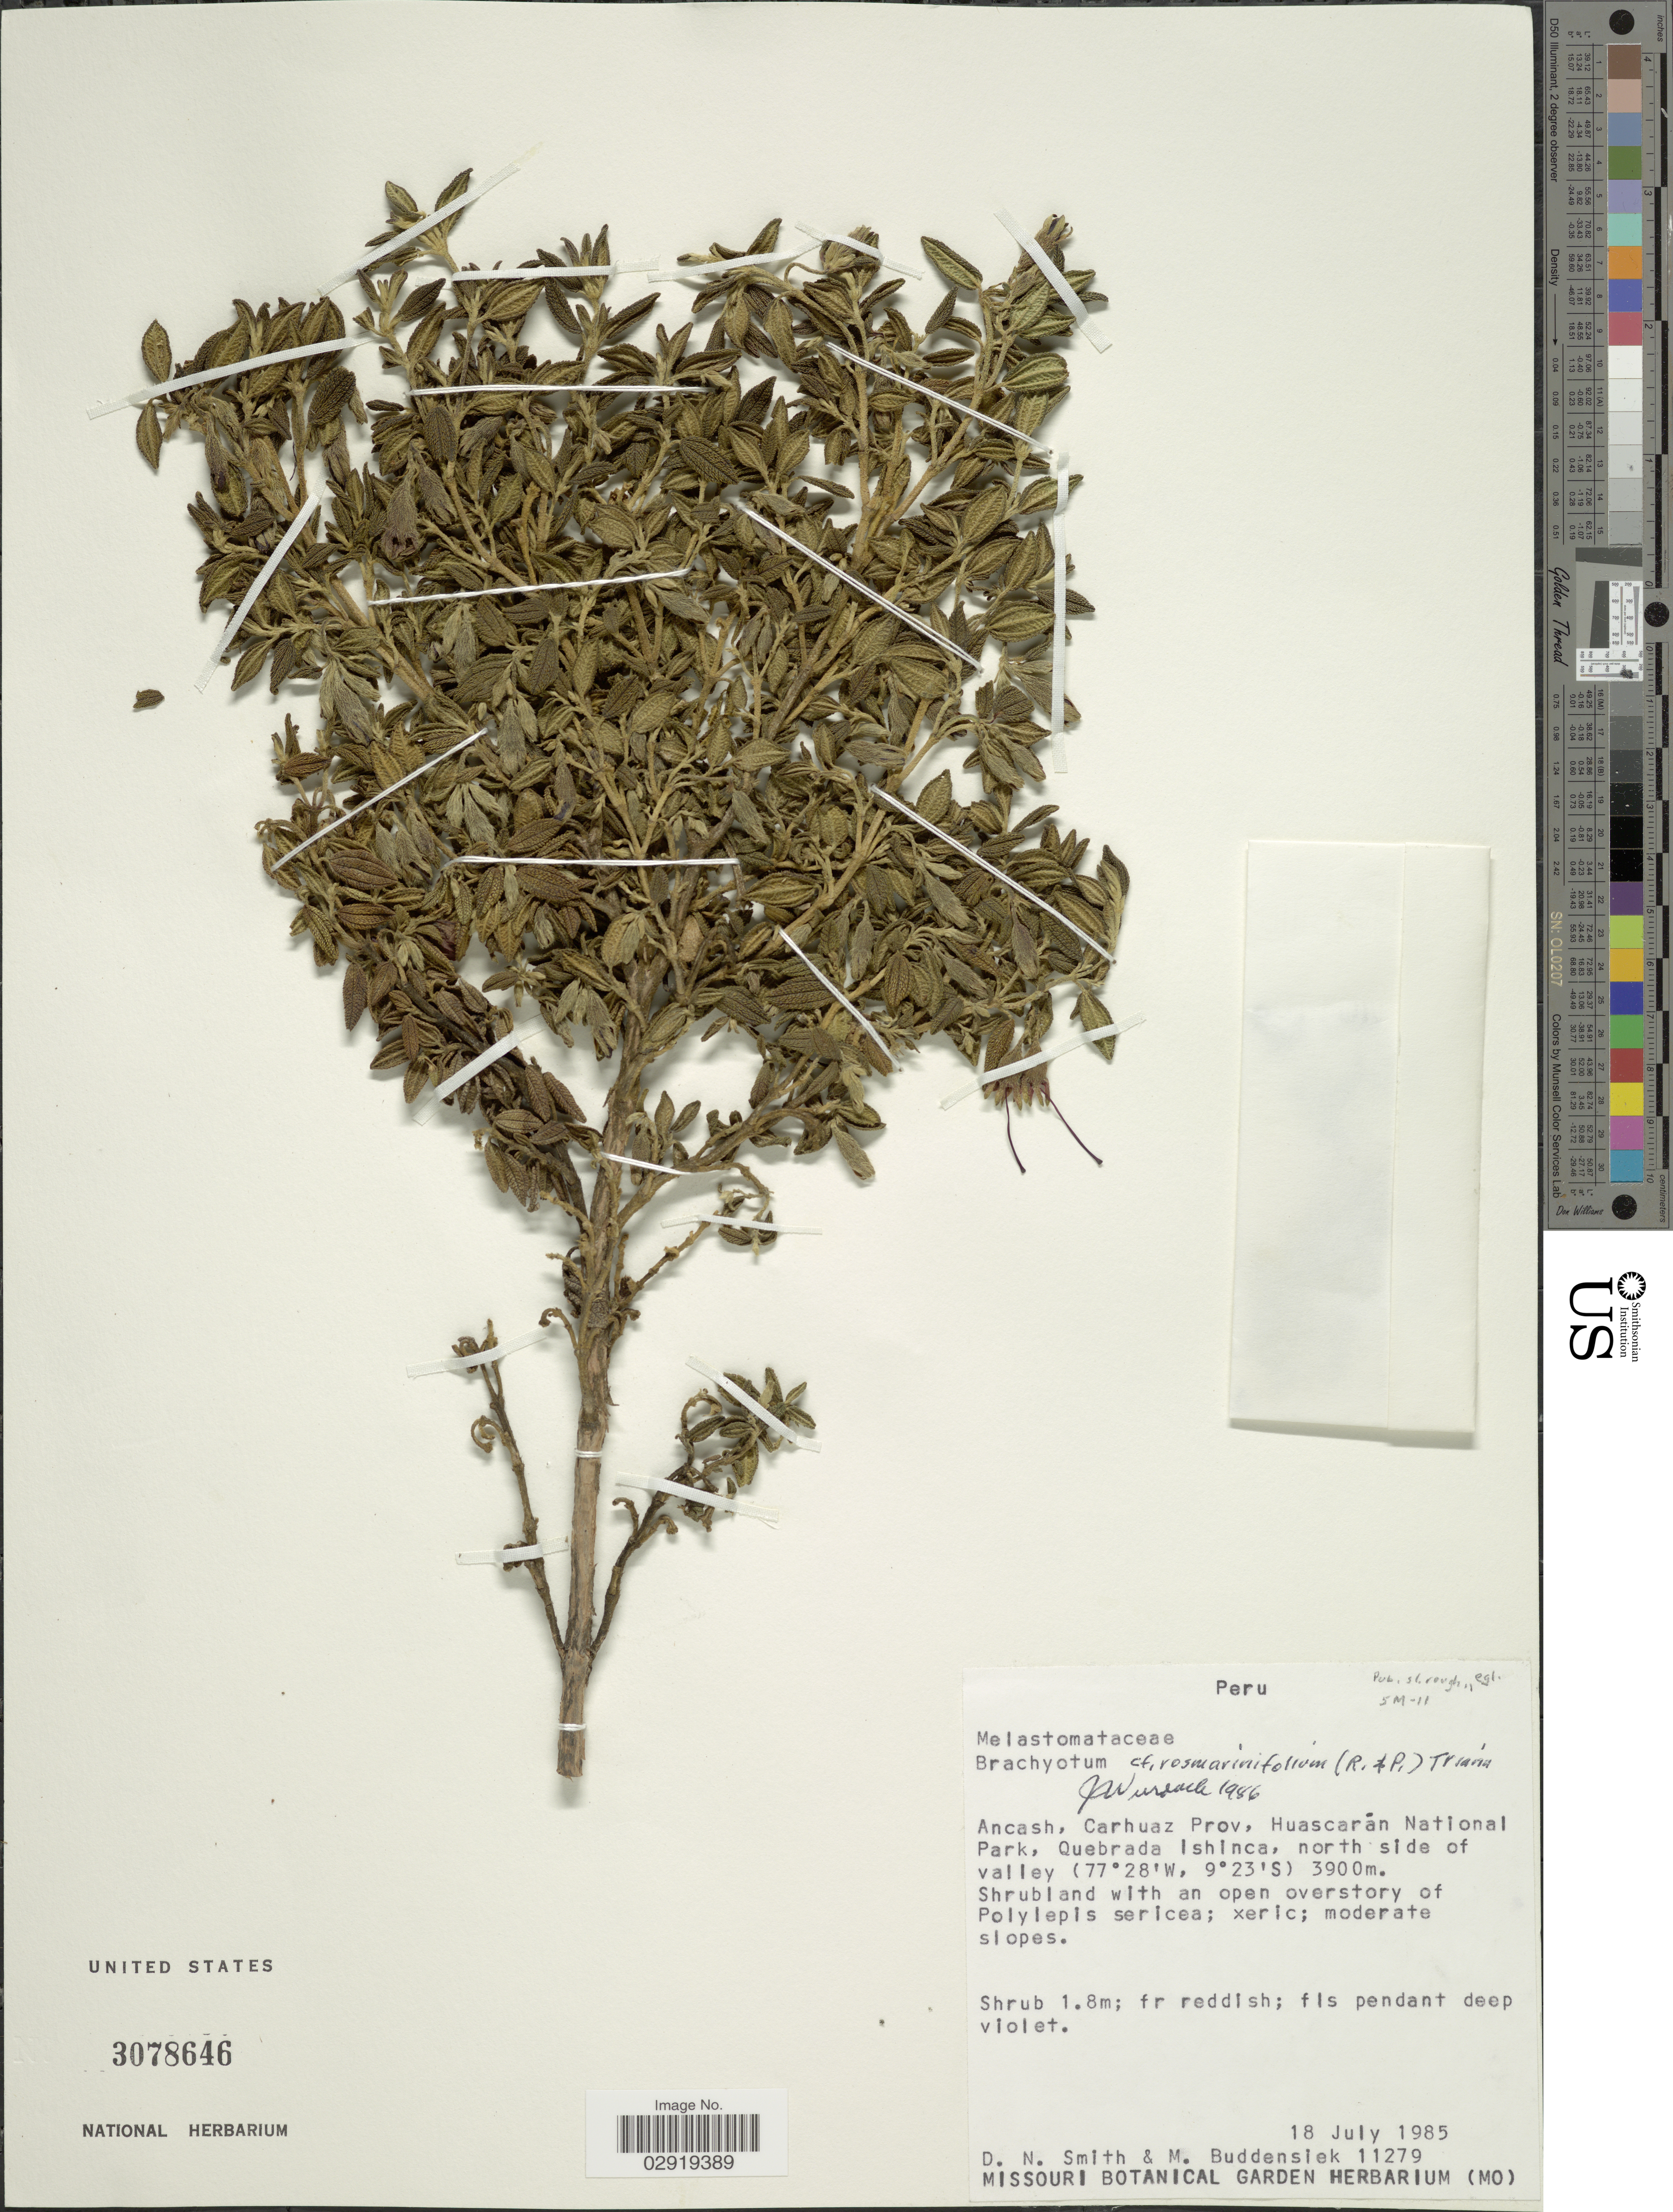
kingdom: Plantae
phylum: Tracheophyta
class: Magnoliopsida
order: Myrtales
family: Melastomataceae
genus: Brachyotum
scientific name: Brachyotum rosmarinifolium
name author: (Ruiz & Pav.) Triana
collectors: D. Smith & M. Buddensiek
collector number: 11279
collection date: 1985-07-18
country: Peru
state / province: Ancash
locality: Carhuaz Prov, Huascarán National Park, Quebrada Ishinca, north side of valley.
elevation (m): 3900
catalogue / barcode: US 3078646